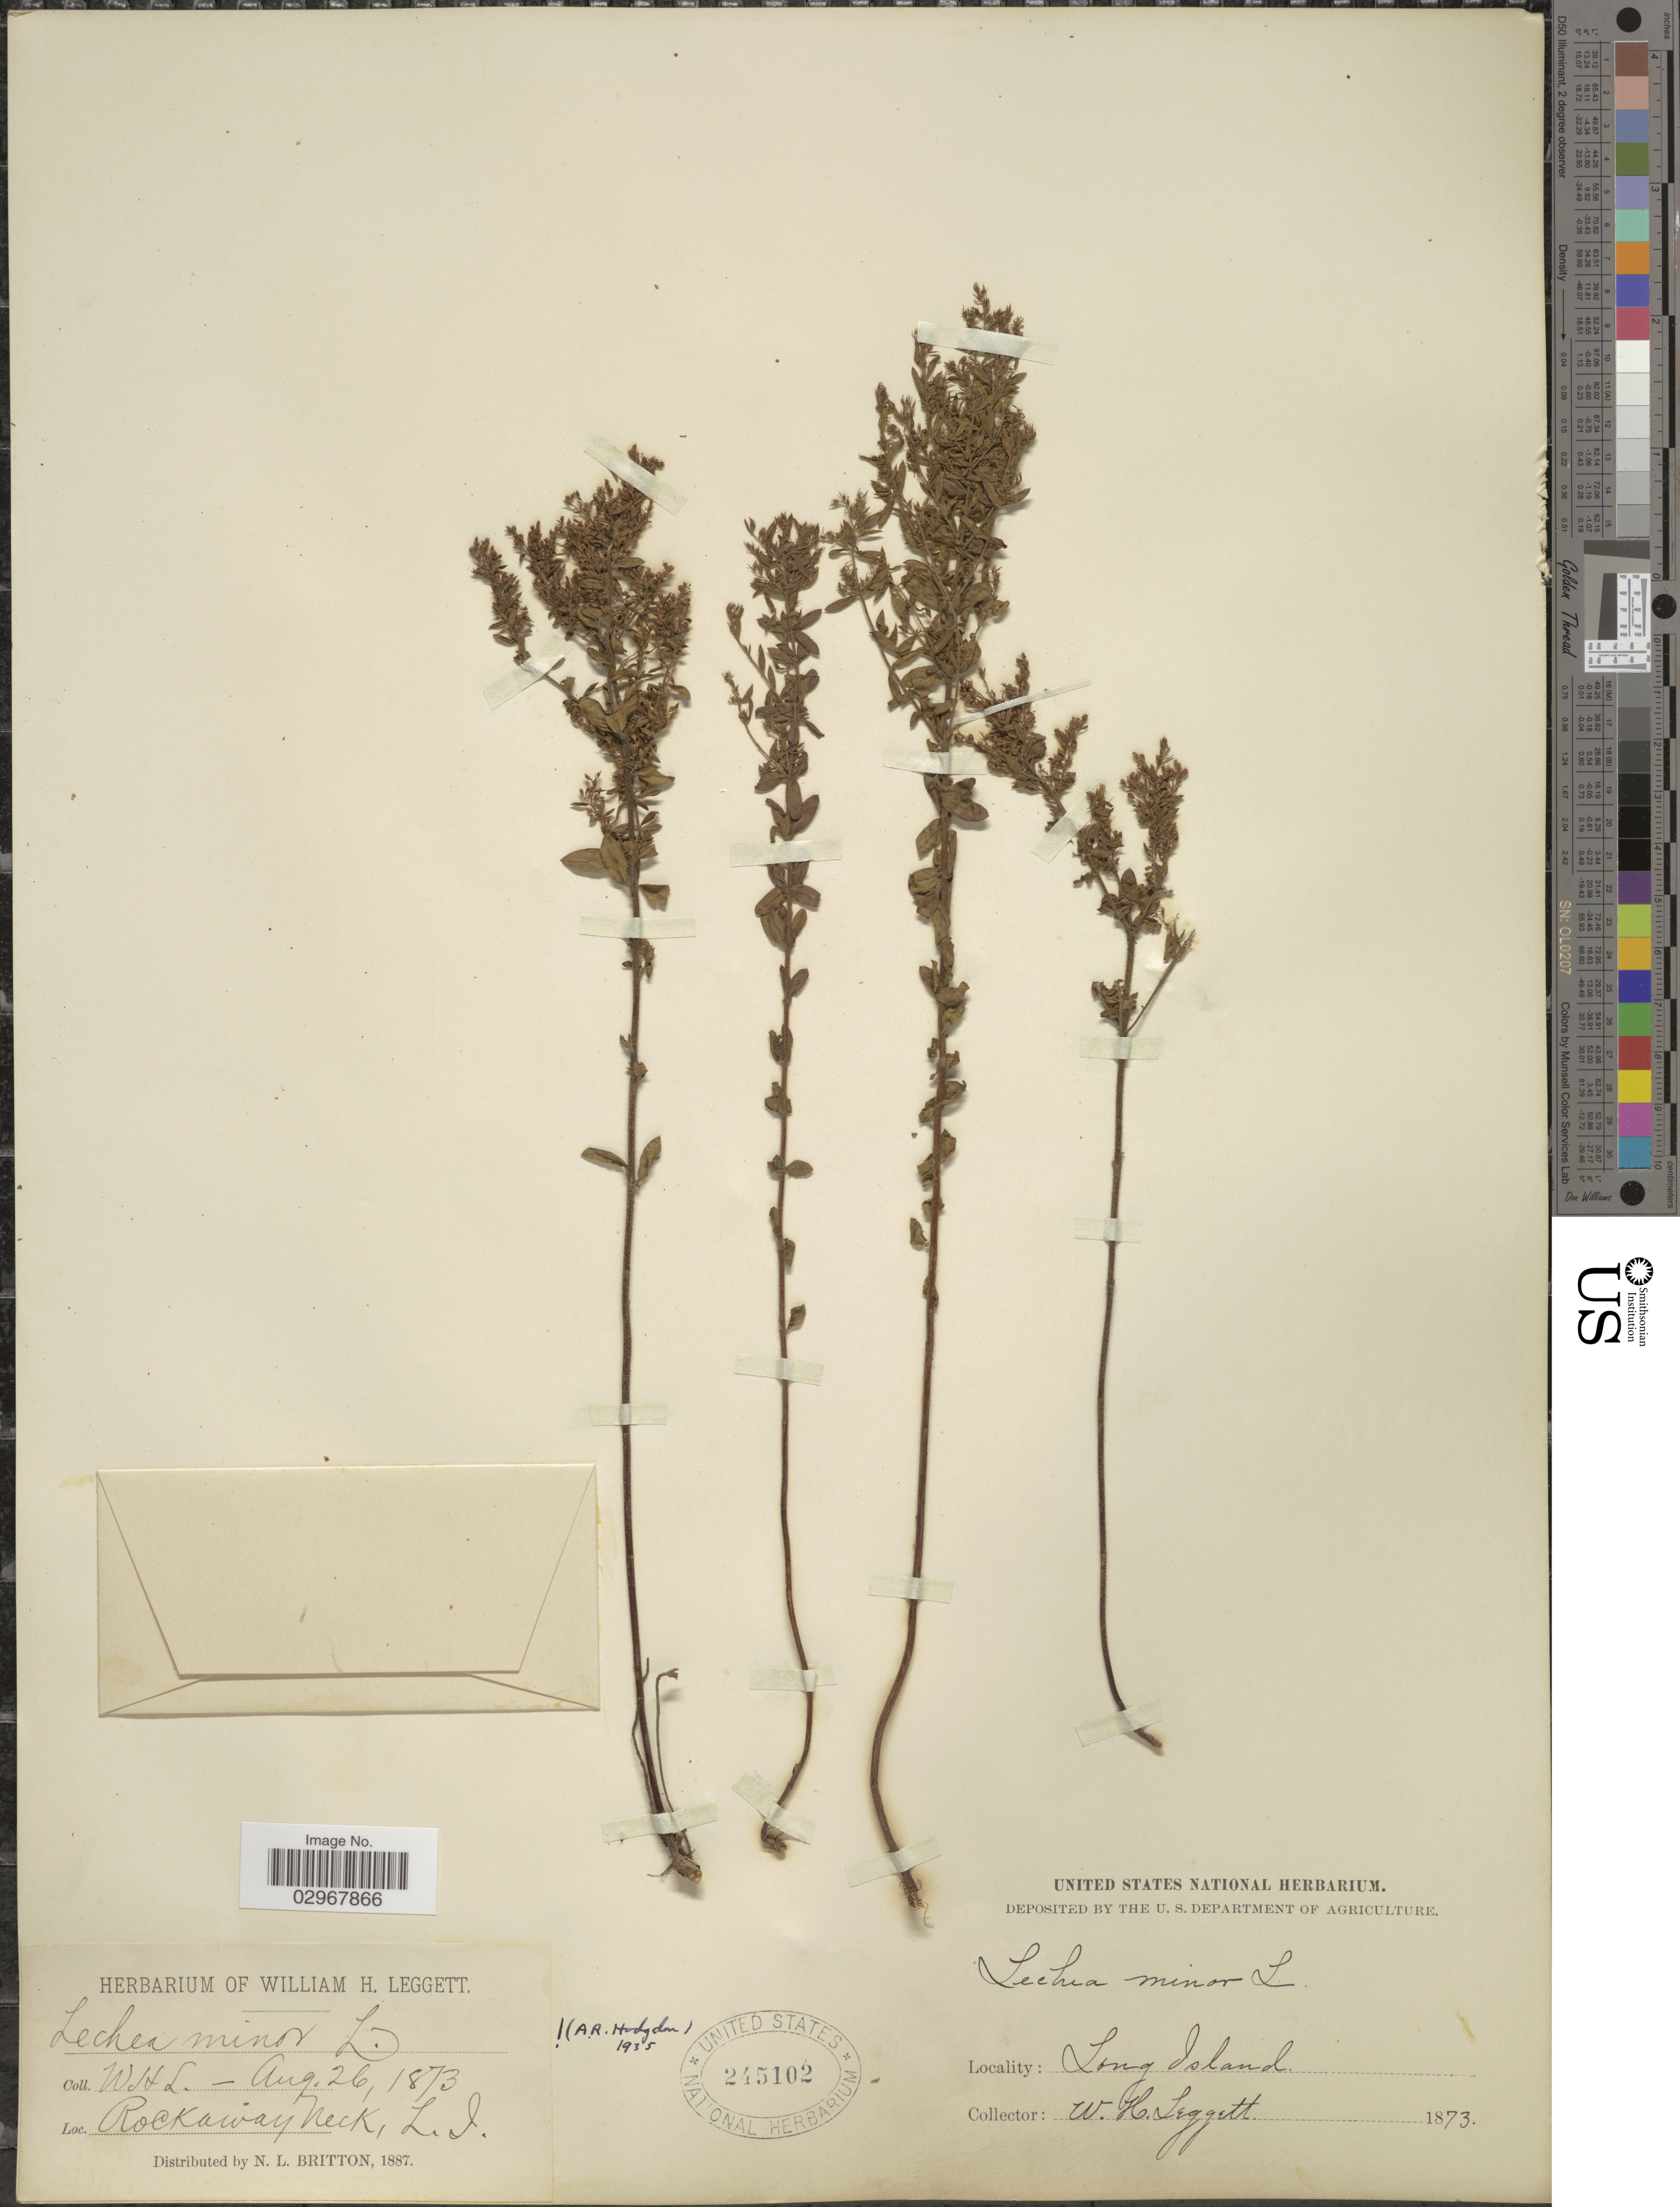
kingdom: Plantae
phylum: Tracheophyta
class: Magnoliopsida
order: Malvales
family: Cistaceae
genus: Lechea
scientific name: Lechea minor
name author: L.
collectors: W. Leggett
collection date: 1873-08-26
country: United States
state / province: New York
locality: Rockaway Neck, L.I. Long Island.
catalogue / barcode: US 245102